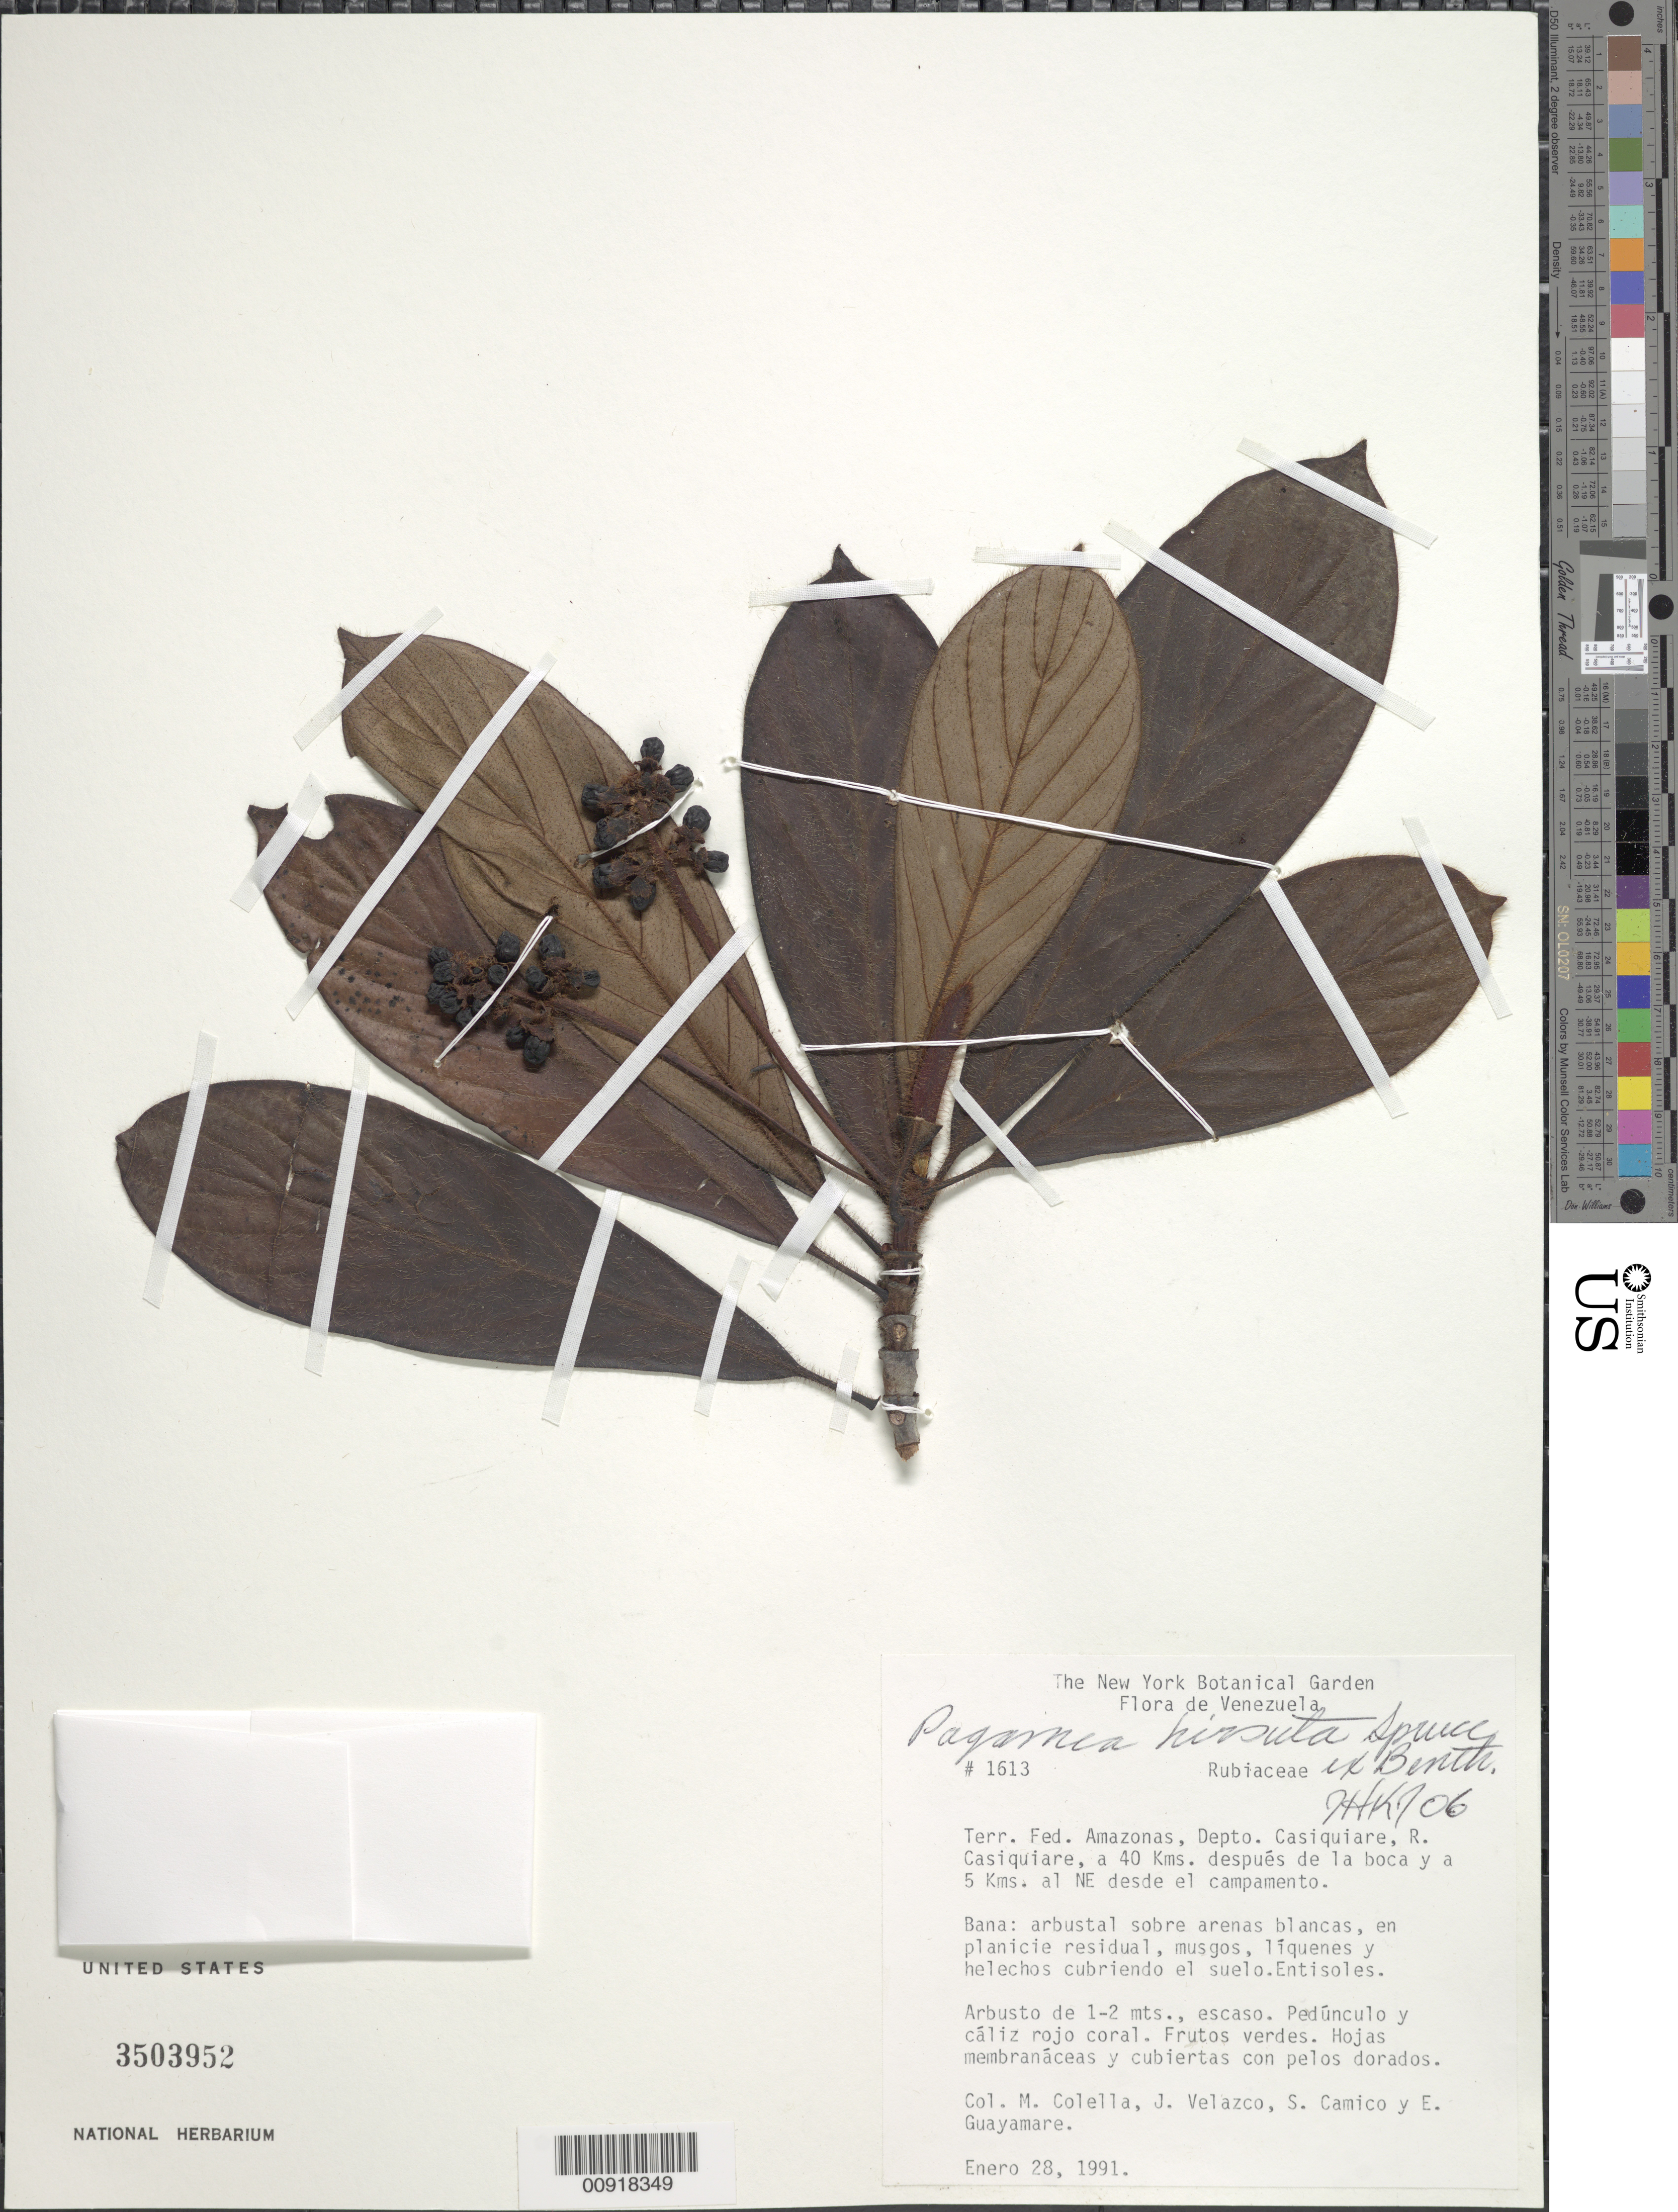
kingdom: Plantae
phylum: Tracheophyta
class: Magnoliopsida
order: Gentianales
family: Rubiaceae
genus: Pagamea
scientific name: Pagamea hirsuta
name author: Spruce ex Benth.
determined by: Kirkbride, J. H.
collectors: M. Colella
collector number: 1613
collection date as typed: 28-Jan-91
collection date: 1991-01-28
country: Venezuela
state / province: Amazonas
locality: Dpto. Casiquiare, Río Casiquiare, a 40 km después de la boca y a 5 km al NE desde el campamento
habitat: Bana: arbustal sobre arenas blancas, en planicie residual, musgos, líquenes y helechos cubriendo el suelo; entisoles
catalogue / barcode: US 3503952